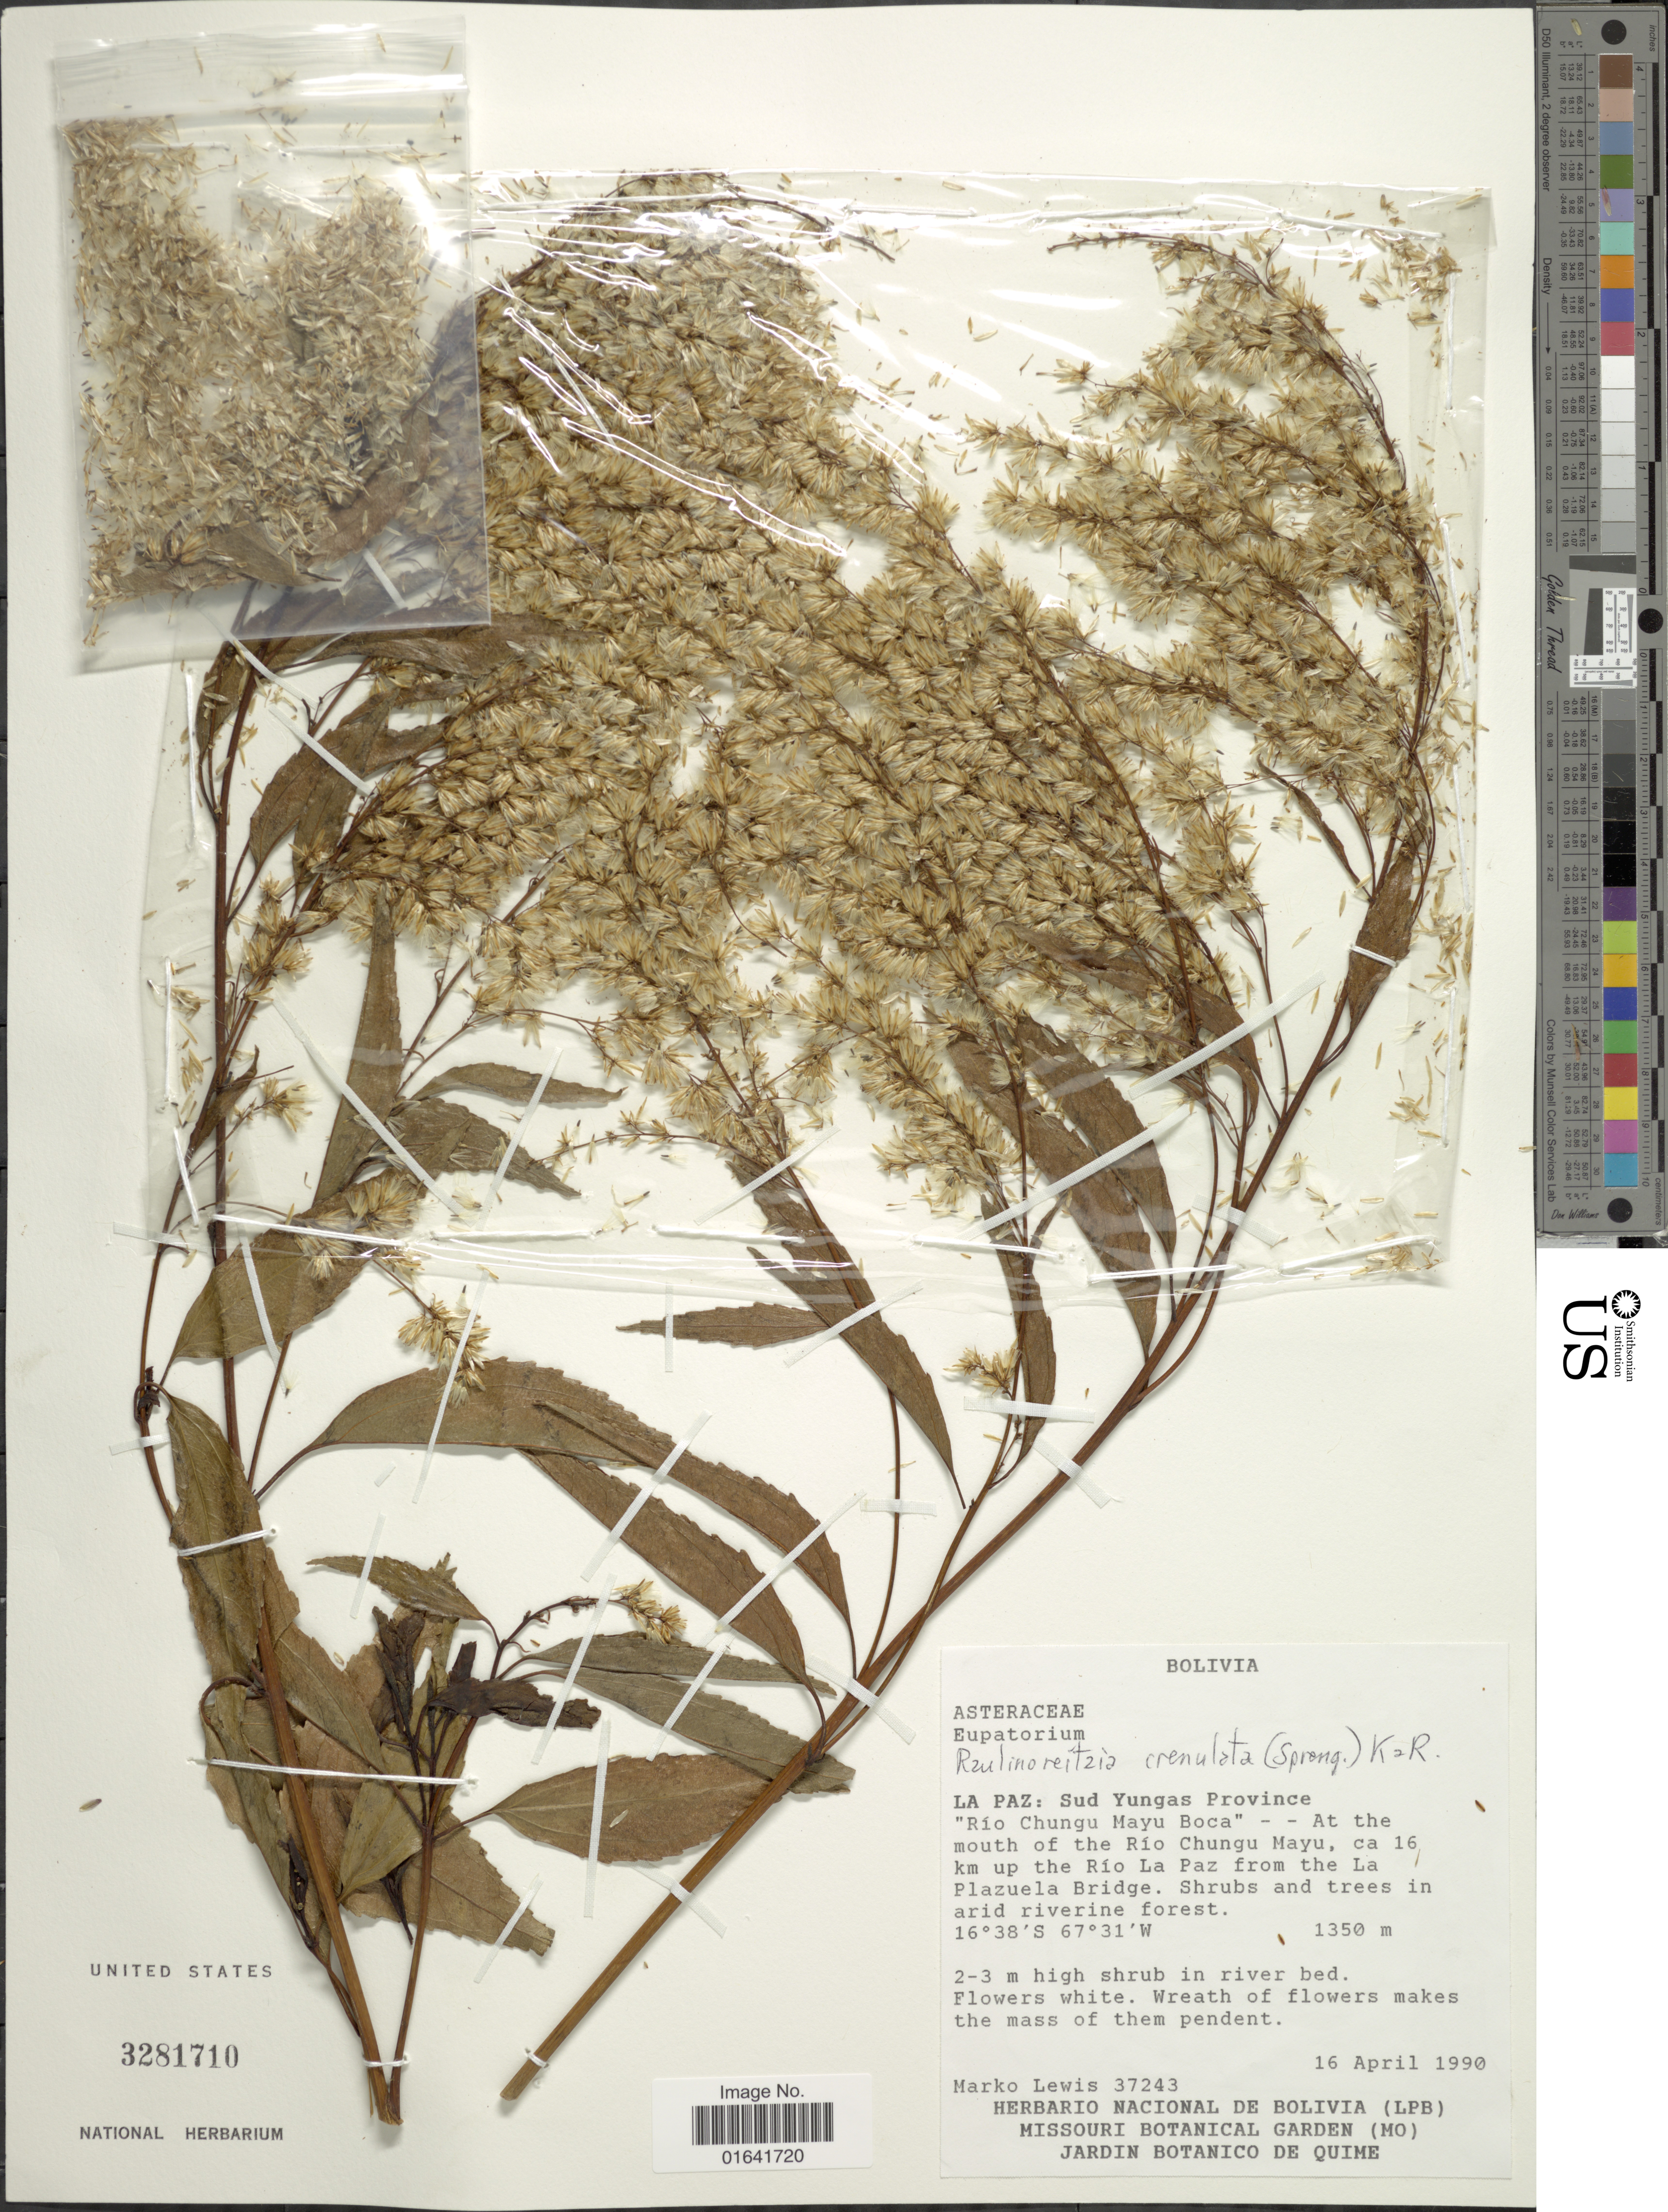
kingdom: Plantae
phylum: Tracheophyta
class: Magnoliopsida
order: Asterales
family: Asteraceae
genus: Raulinoreitzia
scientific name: Raulinoreitzia crenulata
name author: (Spreng.) R.M. King & H. Rob.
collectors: M. A. Lewis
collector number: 37243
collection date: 1990-04-16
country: Bolivia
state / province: La Paz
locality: Sud Yungas Province, "Rio Chungu Mayu Boca"- at the mouth of the Rio Chungu Mayu, ca 16 km up the Rio La Paz from the La Plazuela Bridge.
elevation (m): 1350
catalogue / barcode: US 3281710